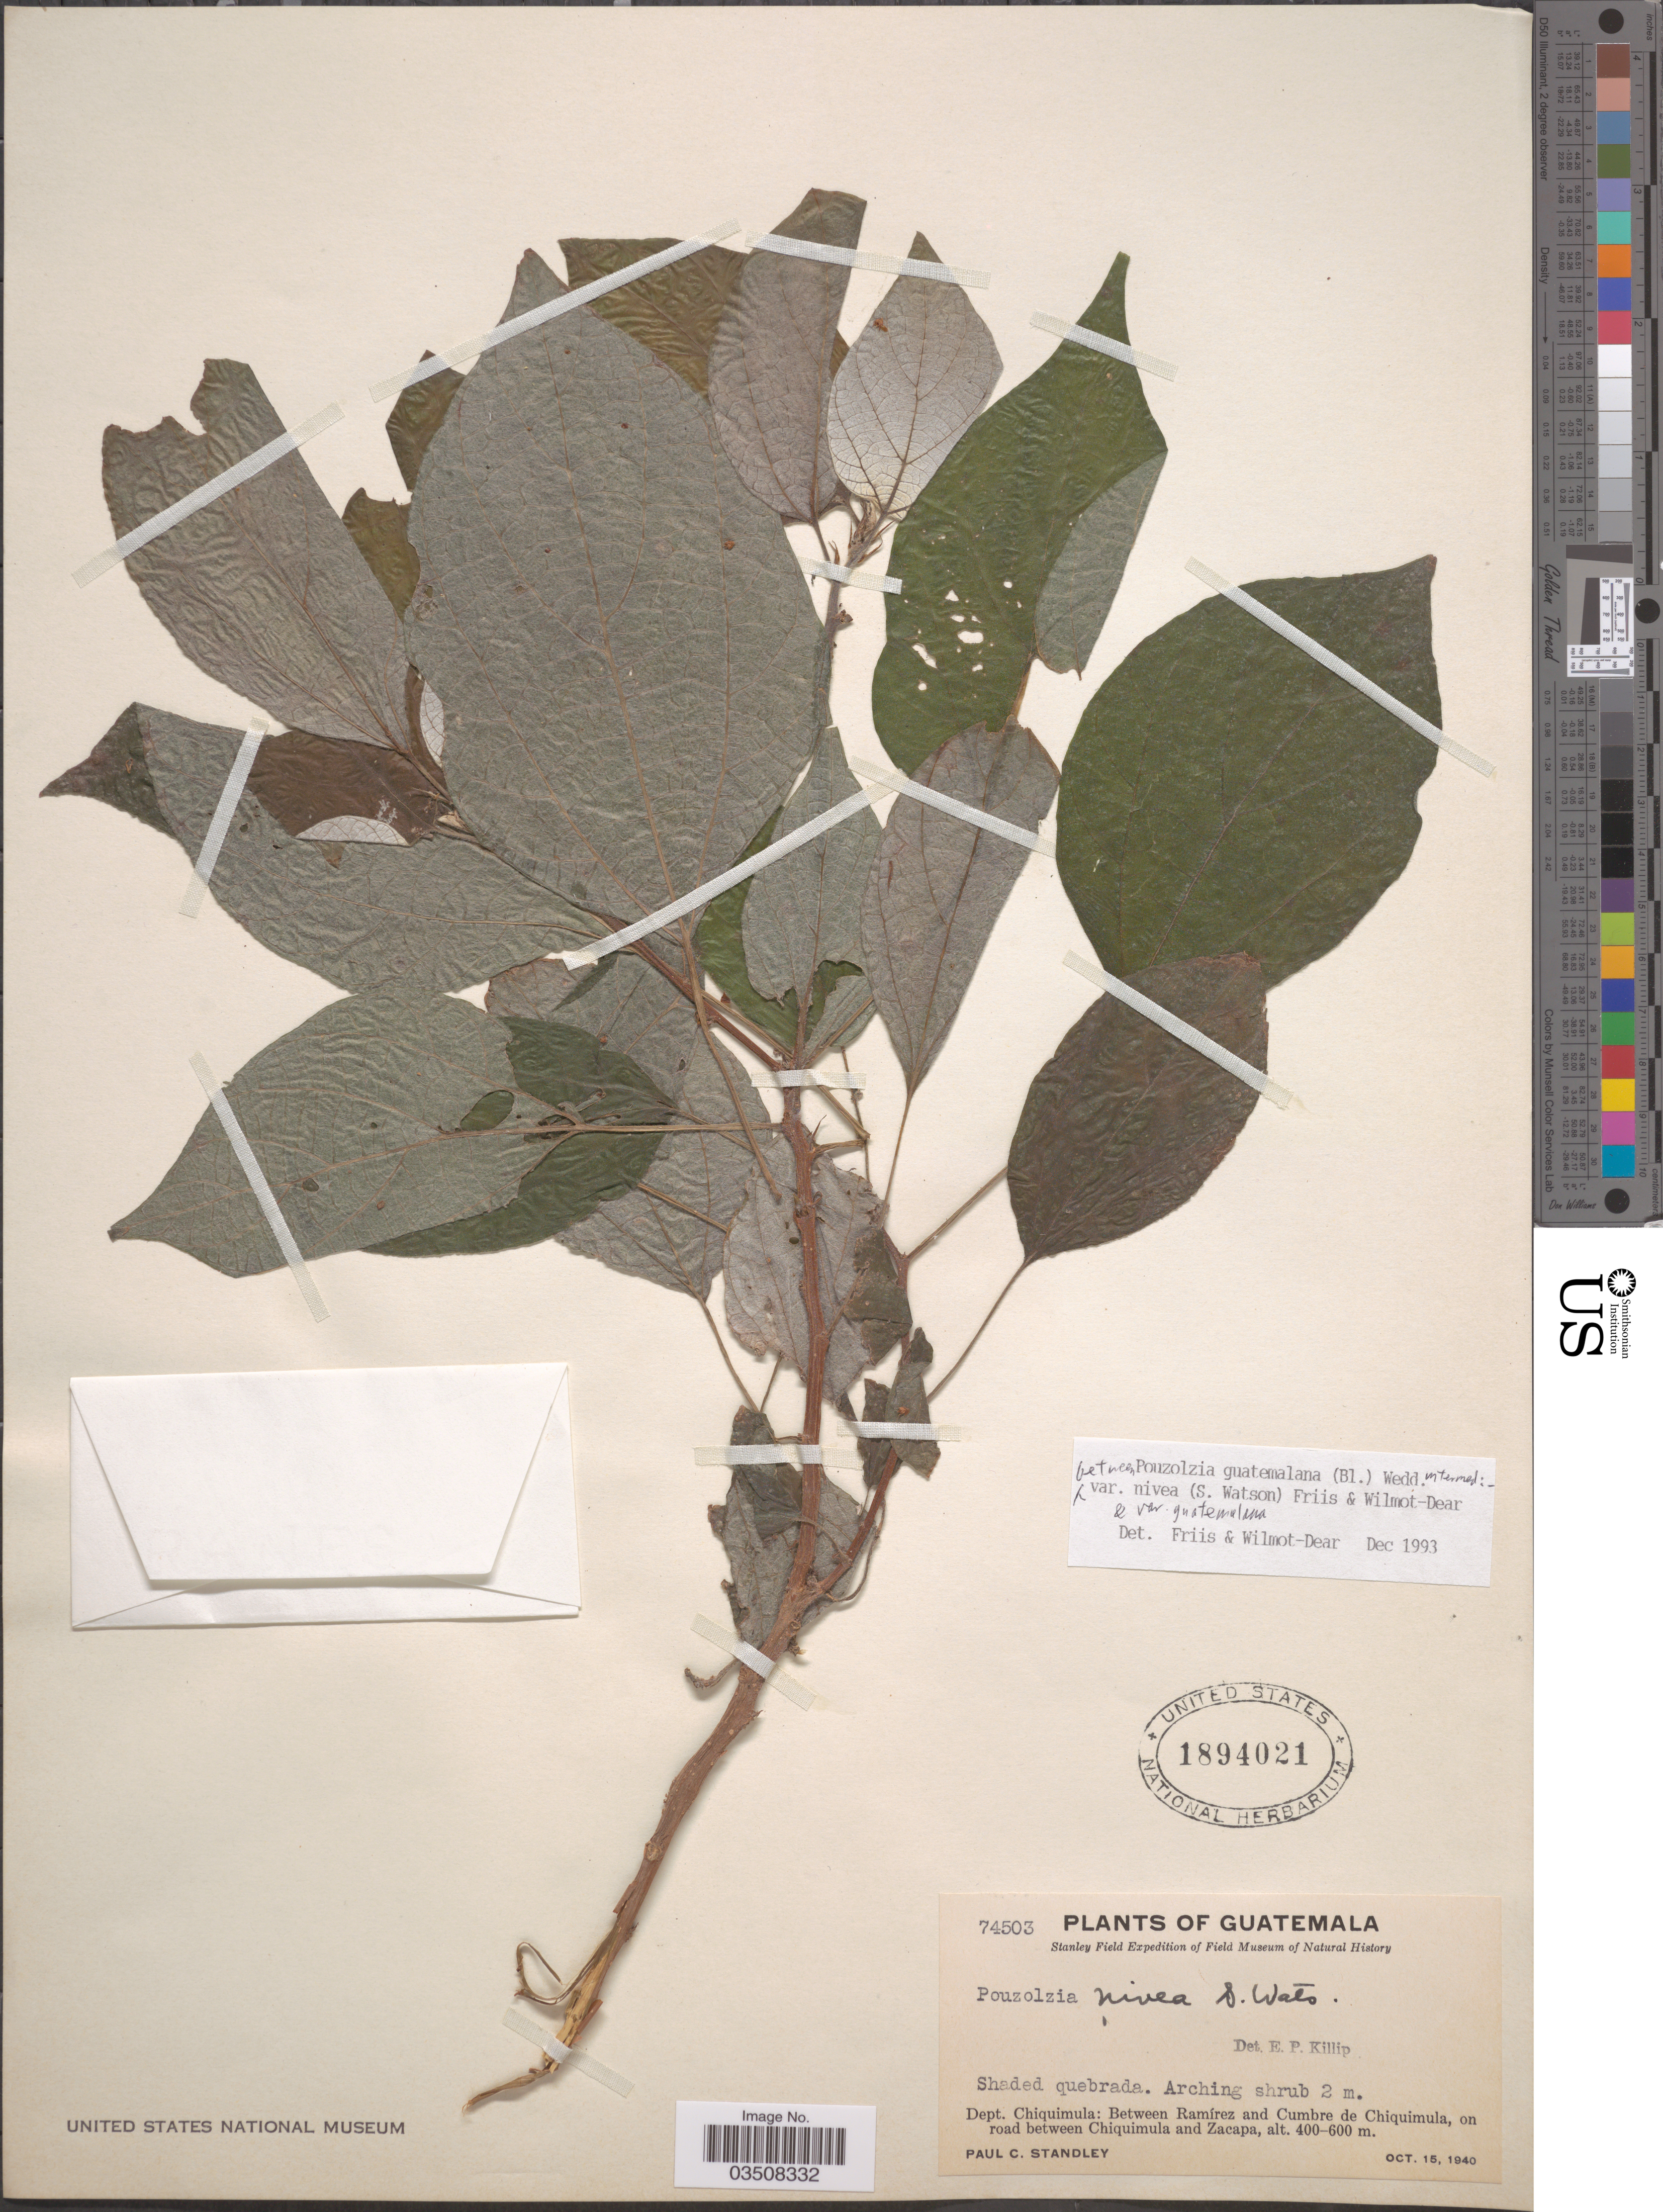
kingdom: Plantae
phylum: Tracheophyta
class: Magnoliopsida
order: Rosales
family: Urticaceae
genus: Pouzolzia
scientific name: Pouzolzia guatemalana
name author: (Blume) Wedd.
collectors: P. C. Standley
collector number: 74503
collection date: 1940-10-15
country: Guatemala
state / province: Chiquimula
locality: Dept. Chiquimula: Between Ramírez and Cumbre de Chiquimula, on road between Chiquimula and Zacapa.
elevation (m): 400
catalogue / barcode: US 1894021